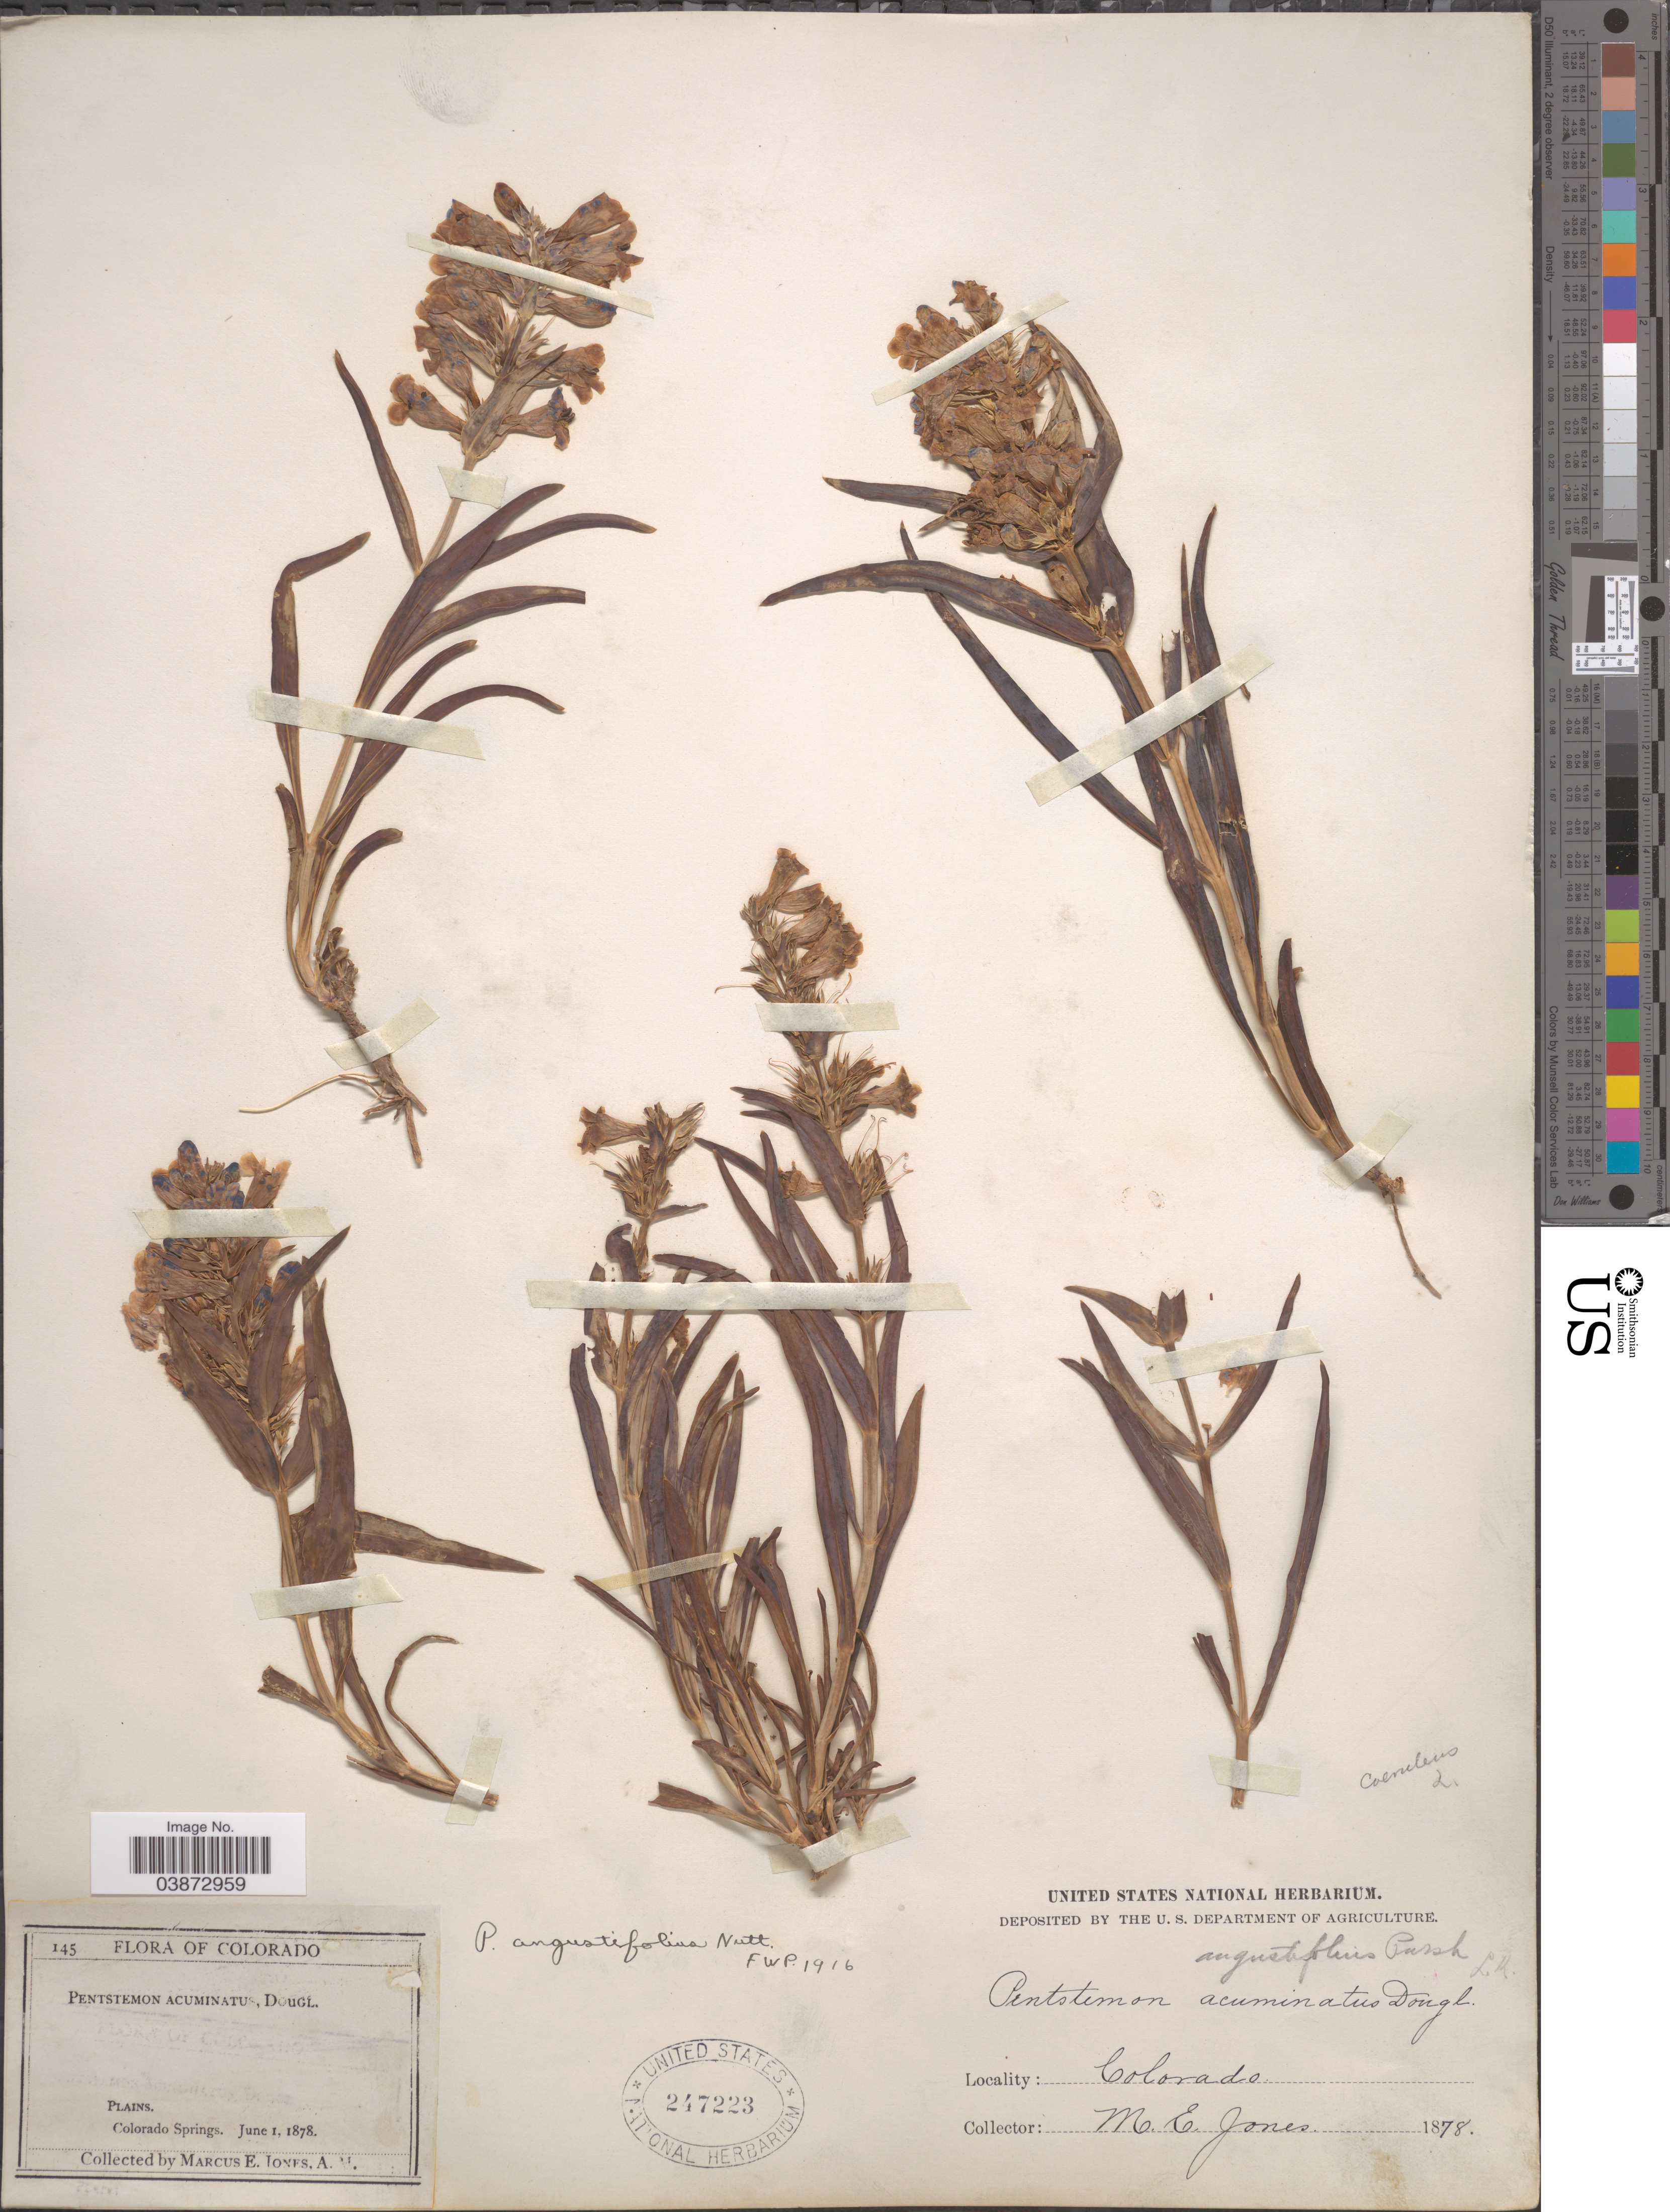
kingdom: Plantae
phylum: Tracheophyta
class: Magnoliopsida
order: Lamiales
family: Plantaginaceae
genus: Penstemon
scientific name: Penstemon angustifolius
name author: Nutt. ex Pursh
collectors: M. E. Jones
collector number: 145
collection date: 1878-06-01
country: United States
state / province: Colorado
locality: Colorado Springs.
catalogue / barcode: US 247223